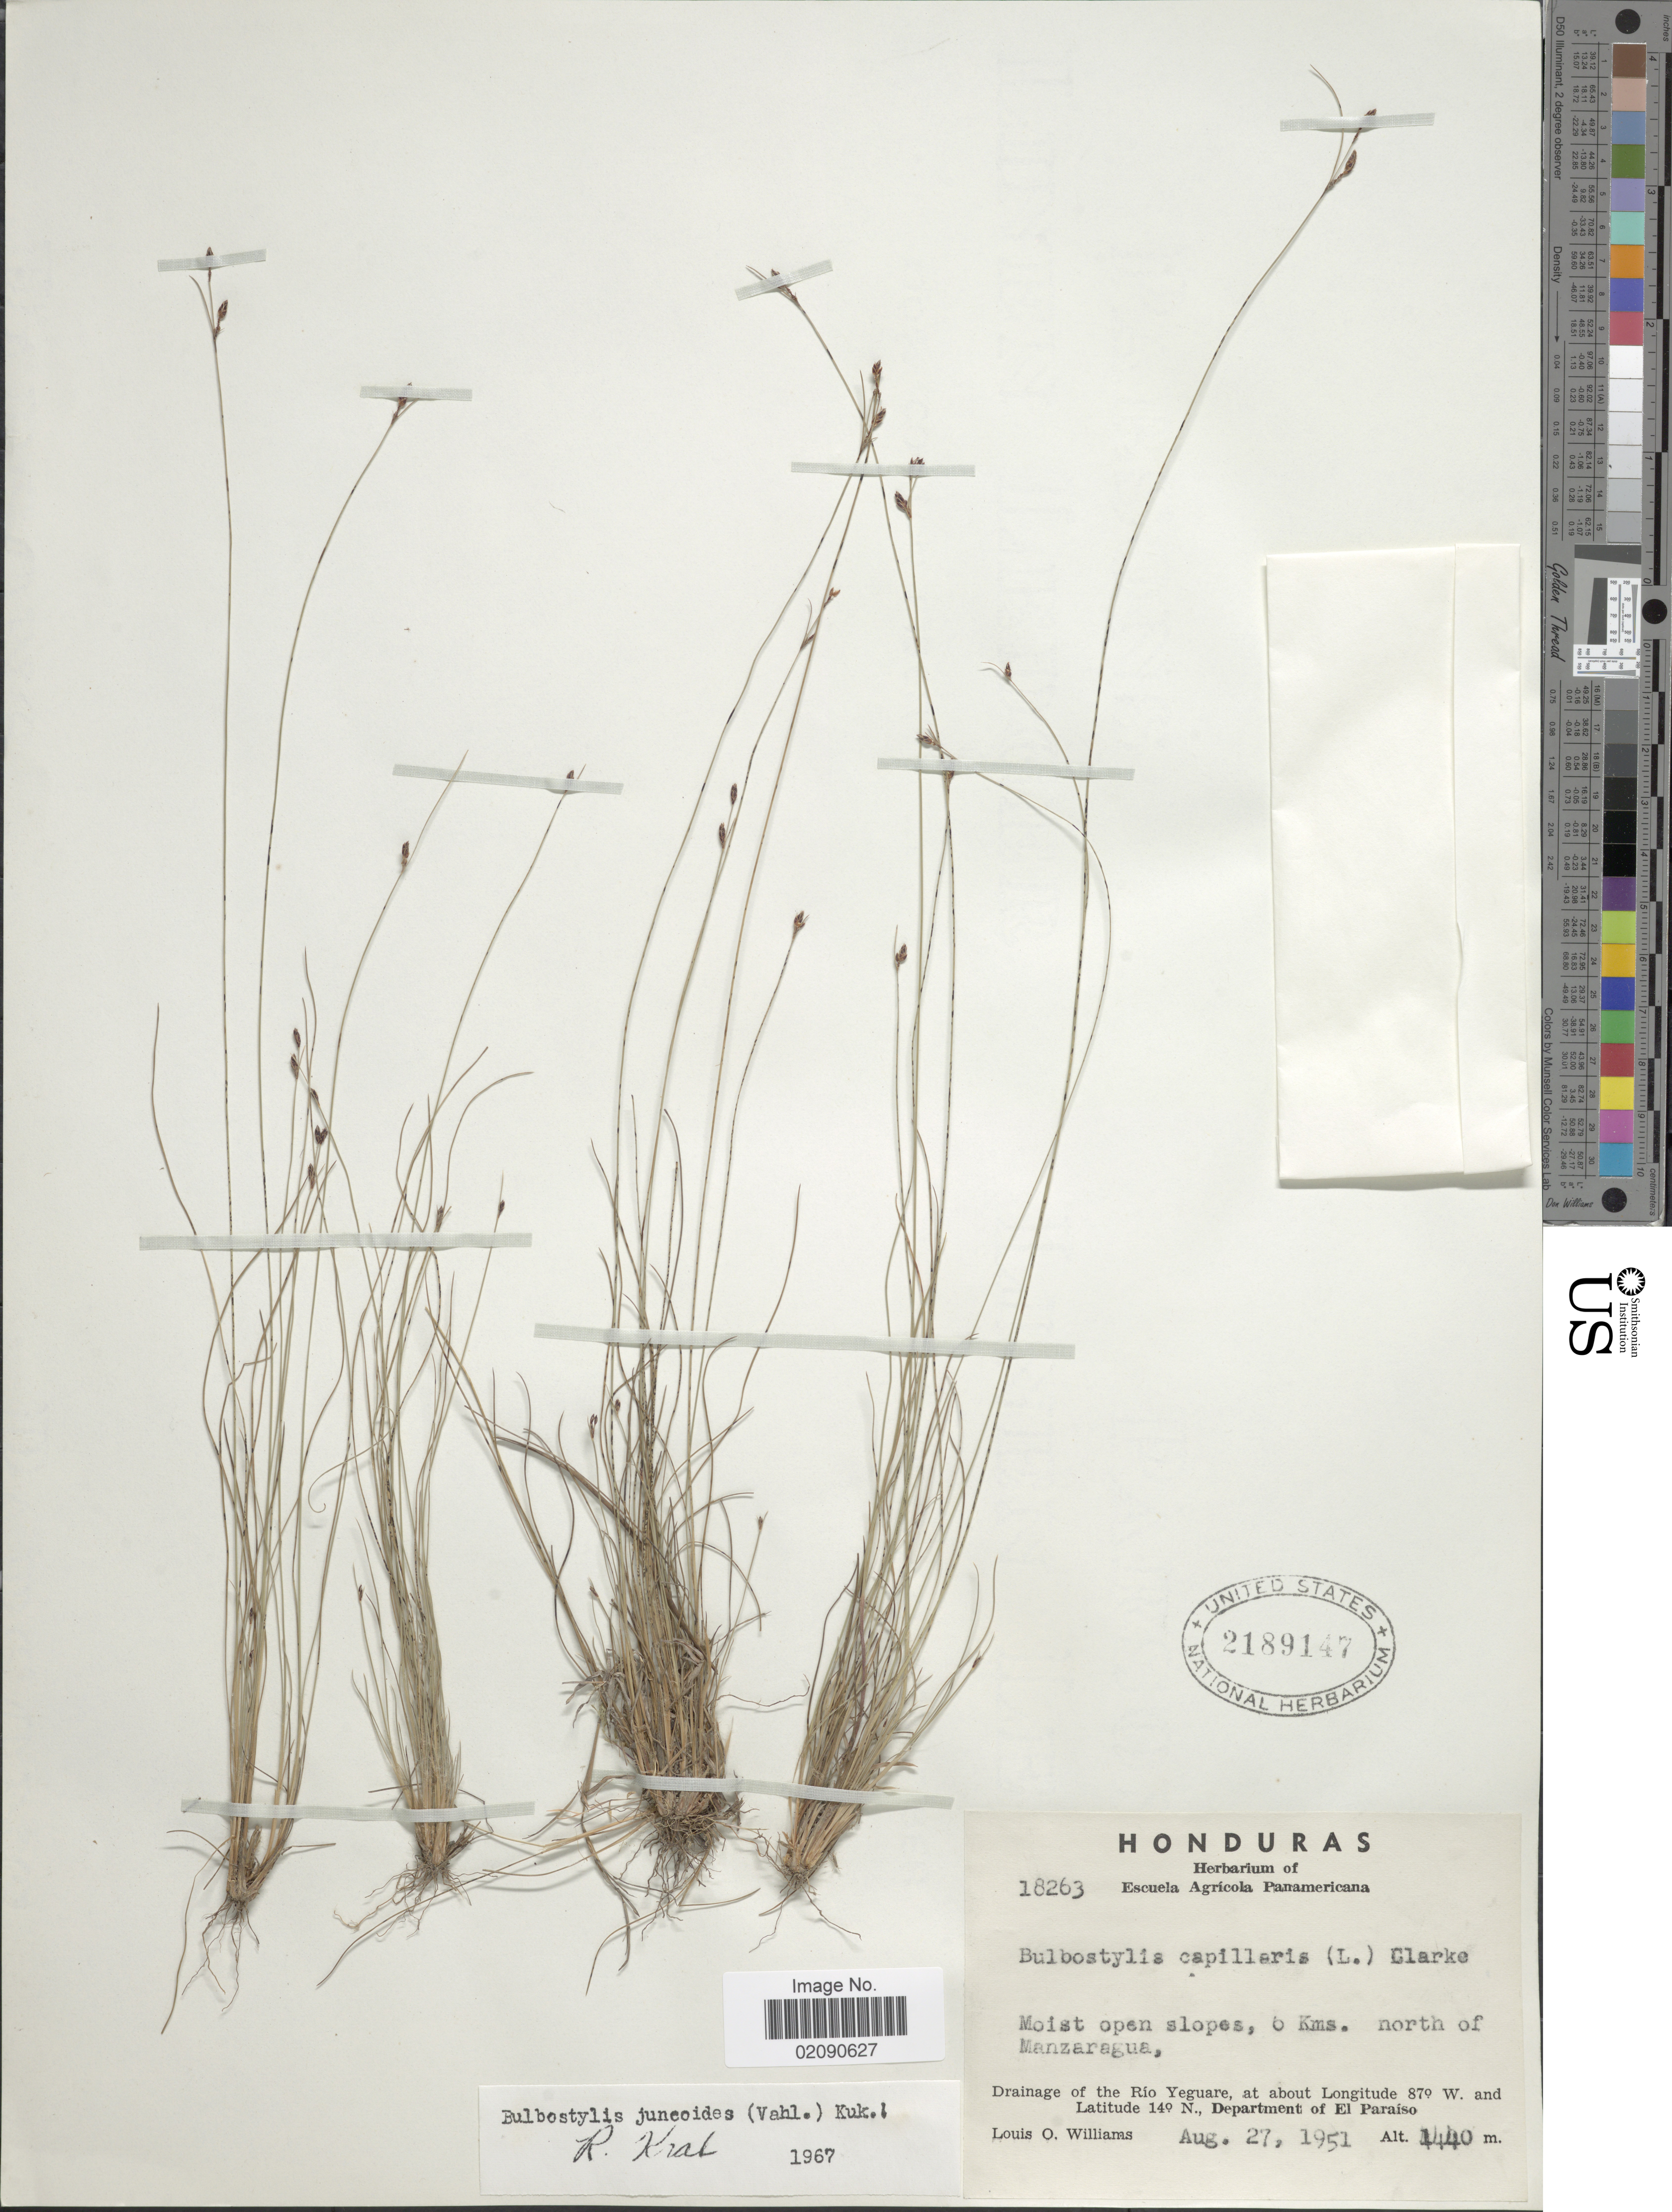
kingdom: Plantae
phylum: Tracheophyta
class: Liliopsida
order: Poales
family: Cyperaceae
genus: Bulbostylis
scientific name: Bulbostylis juncoides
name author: (Vahl) Kük. ex Herter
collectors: L. O. Williams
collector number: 18263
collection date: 1951-08-27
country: Honduras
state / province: El Paraíso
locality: Moist open slopes, 6 Kms. north of Manzaragua. Drainage of the Rio Yeguare, Department of El Paraiso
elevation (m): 1440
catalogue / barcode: US 2189147